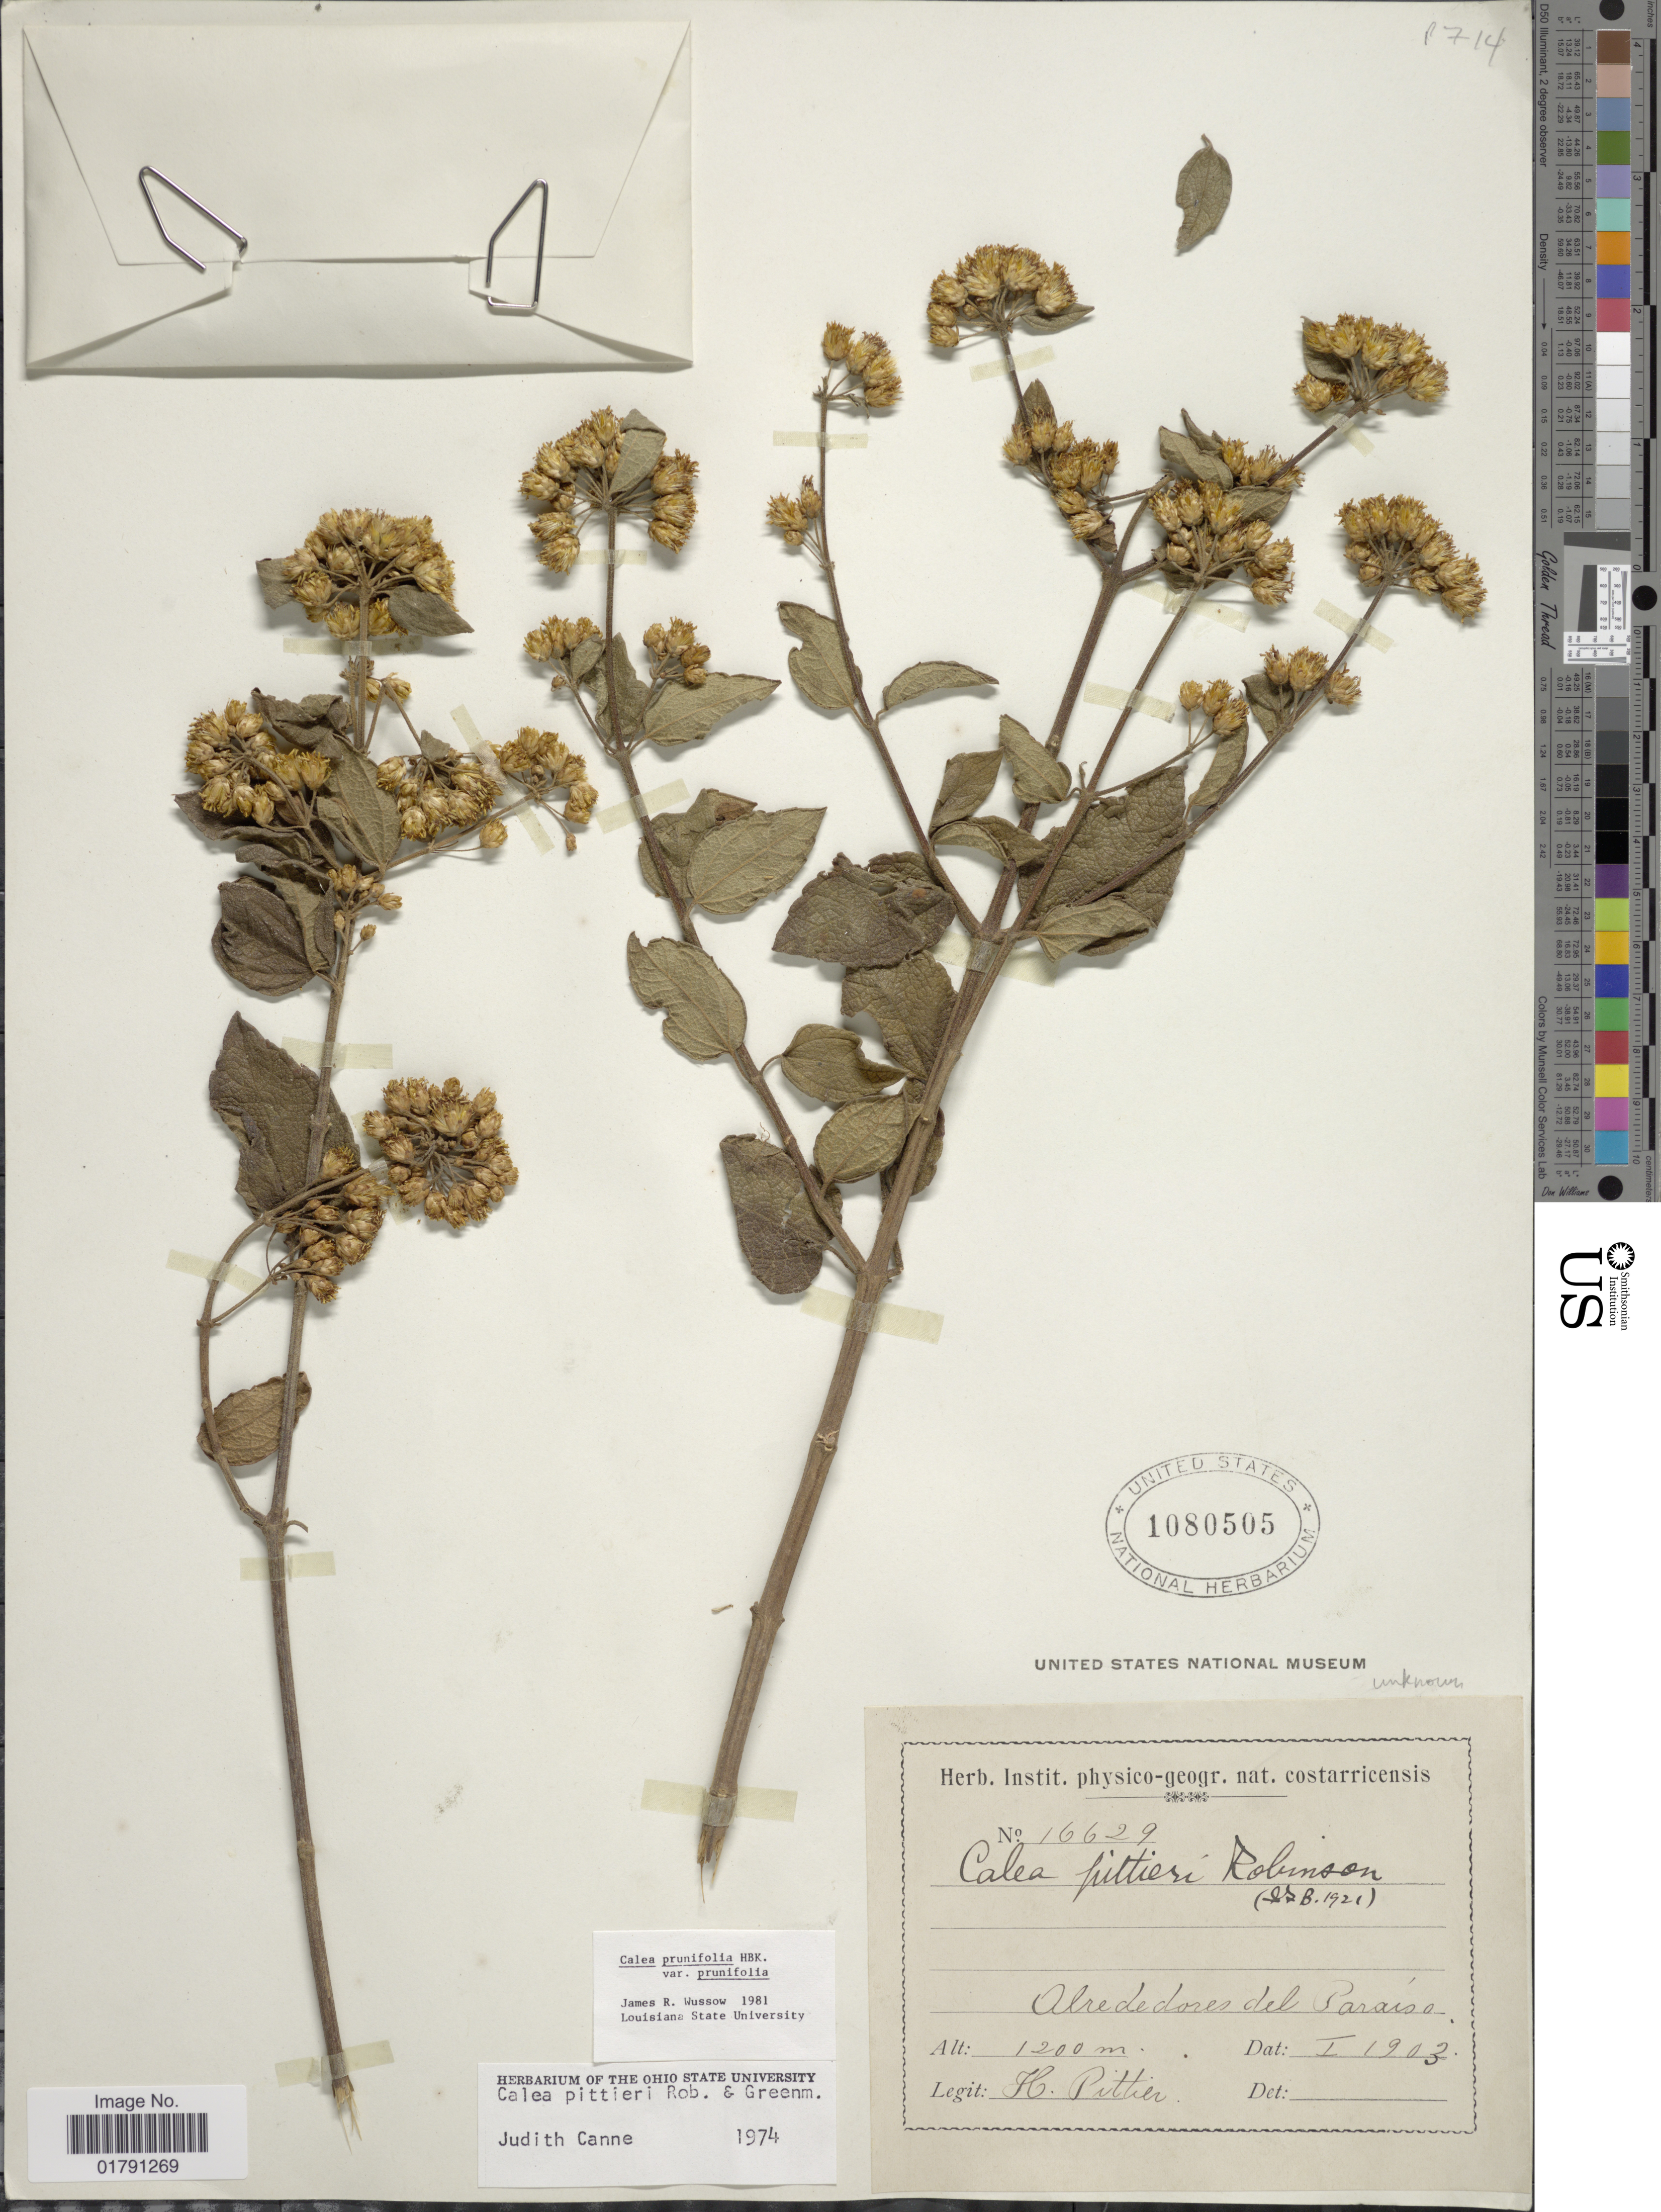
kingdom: Plantae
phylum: Tracheophyta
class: Magnoliopsida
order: Asterales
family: Asteraceae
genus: Calea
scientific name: Calea prunifolia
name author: Kunth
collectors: H. F. Pittier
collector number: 16629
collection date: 1903-01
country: Honduras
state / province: El Paraíso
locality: Alrededores del Paraiso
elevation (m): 1200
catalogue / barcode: US 1080505